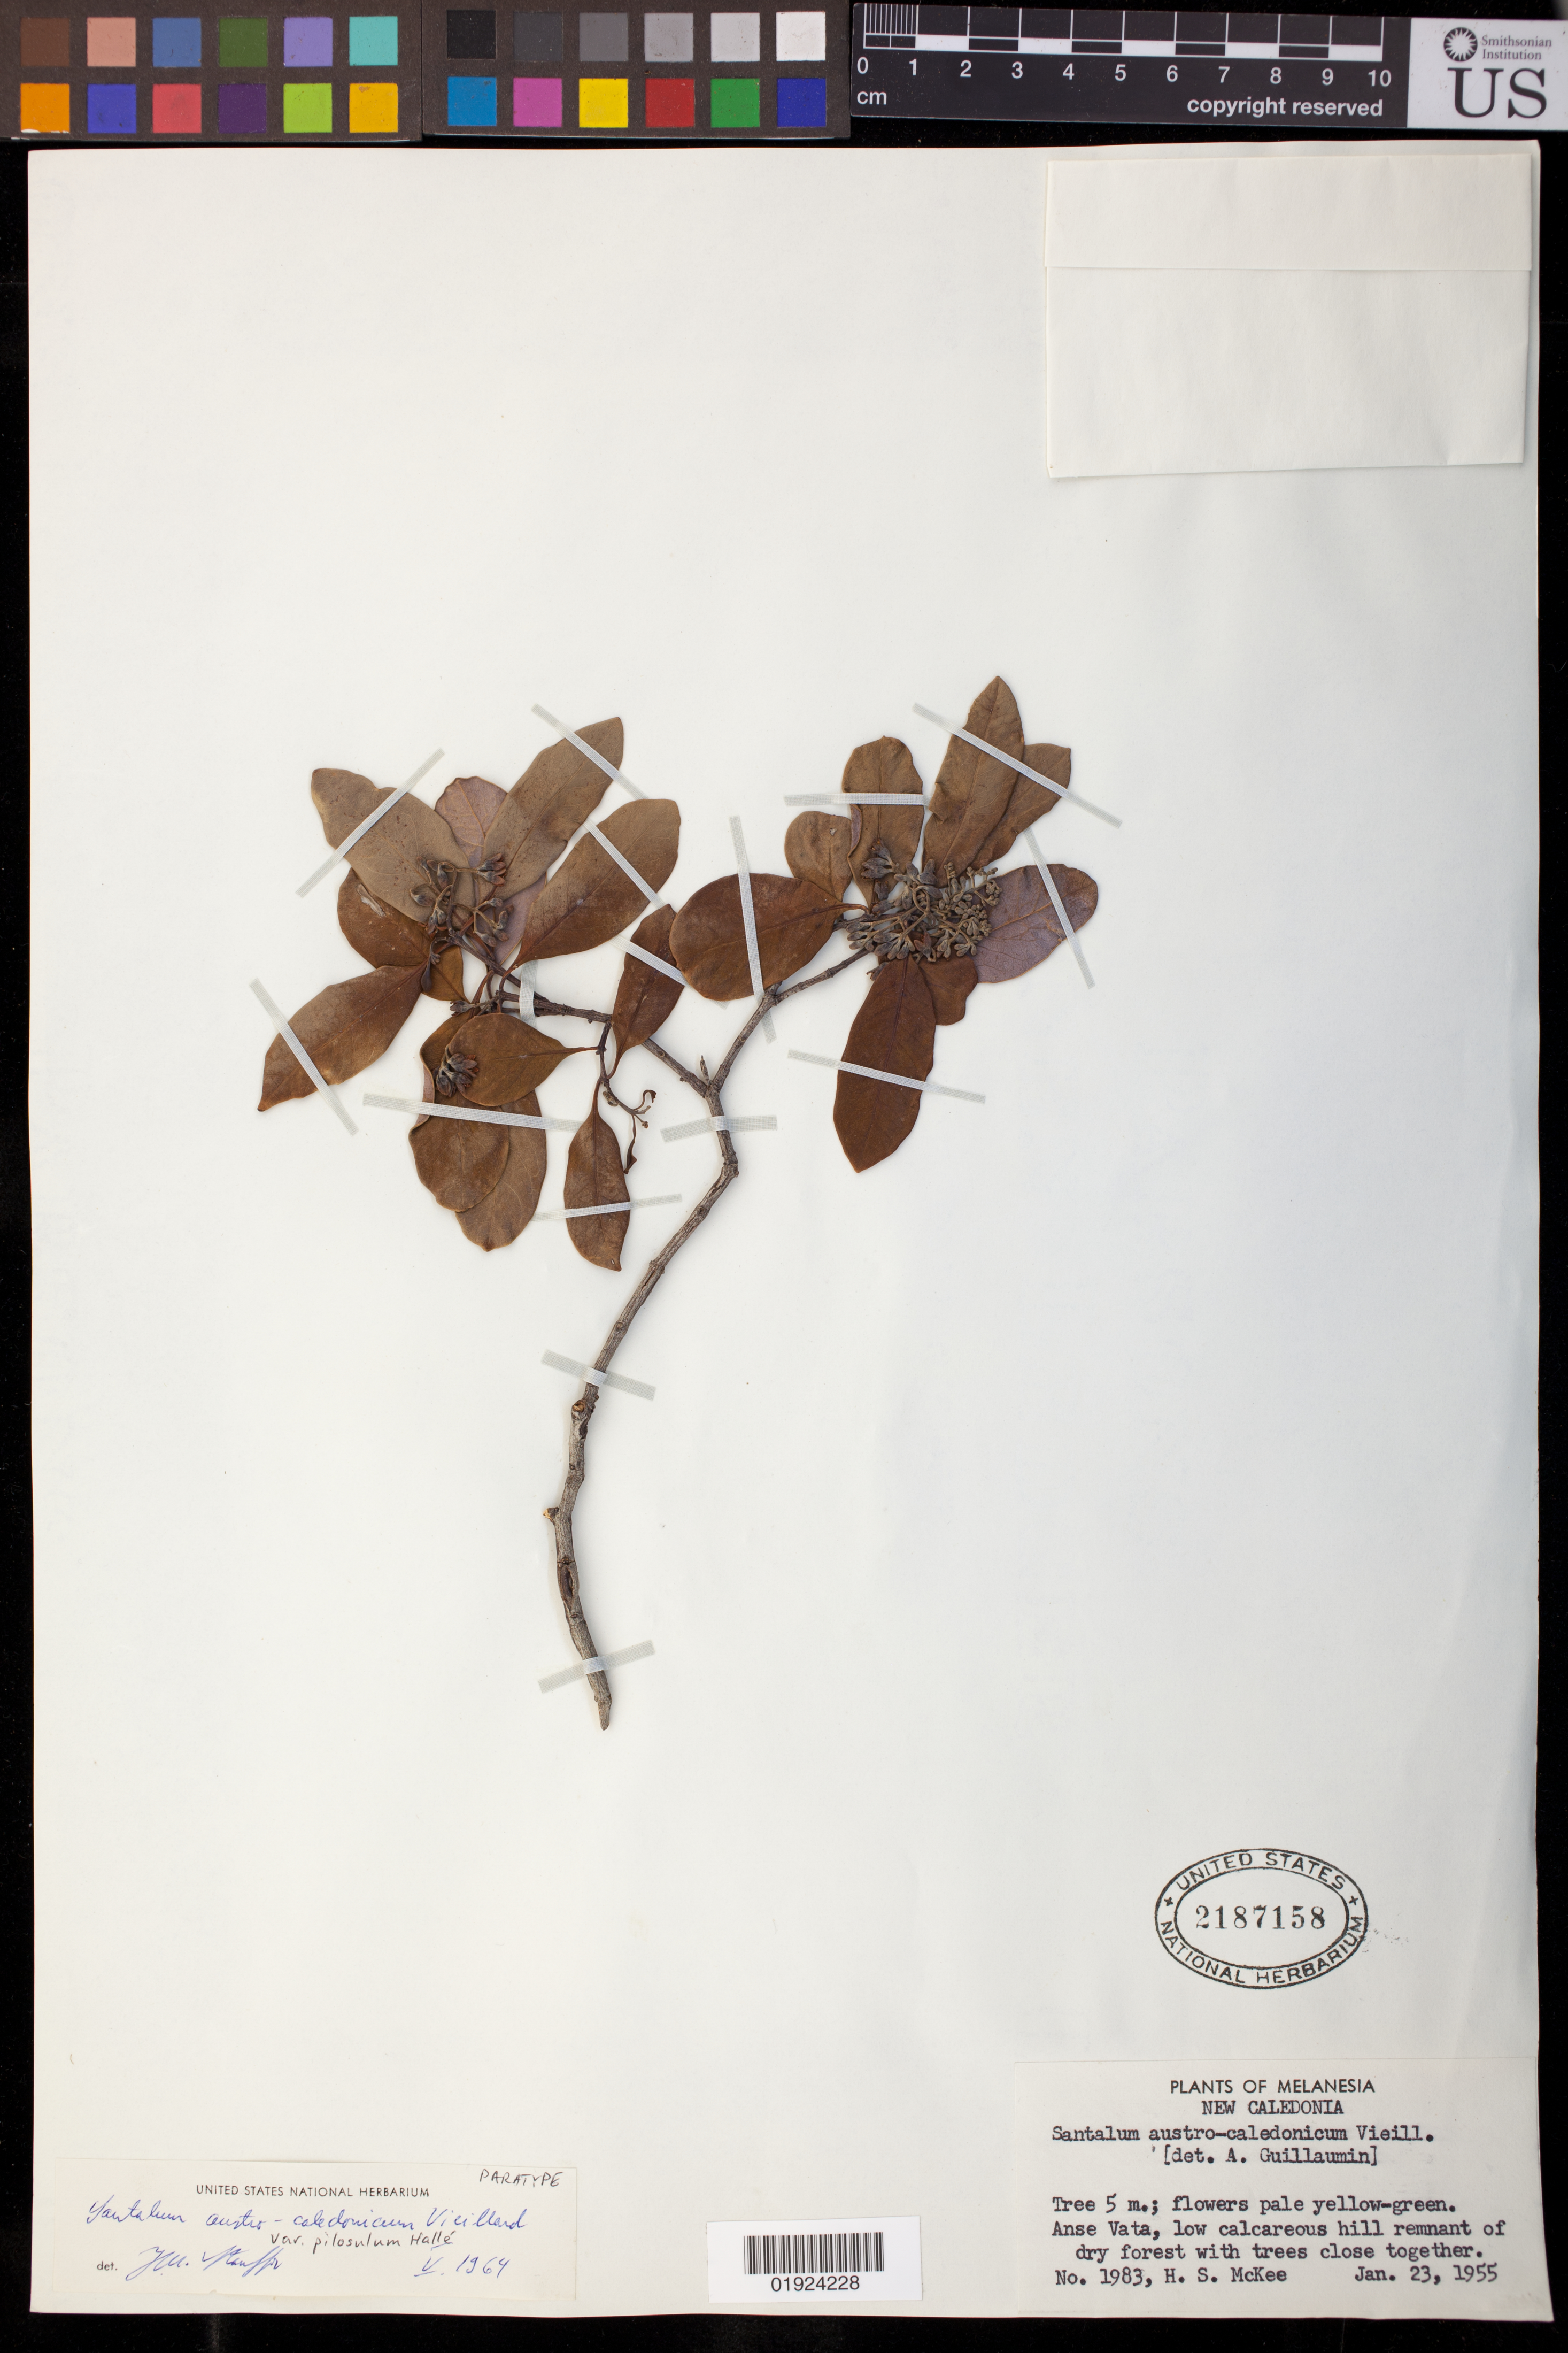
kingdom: Plantae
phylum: Tracheophyta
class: Magnoliopsida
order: Santalales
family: Santalaceae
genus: Santalum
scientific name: Santalum austrocaledonicum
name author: Vieill.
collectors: H. S. McKee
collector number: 1983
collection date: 1955-01-23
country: New Caledonia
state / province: South Province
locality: Anse Vata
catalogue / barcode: US 2187158